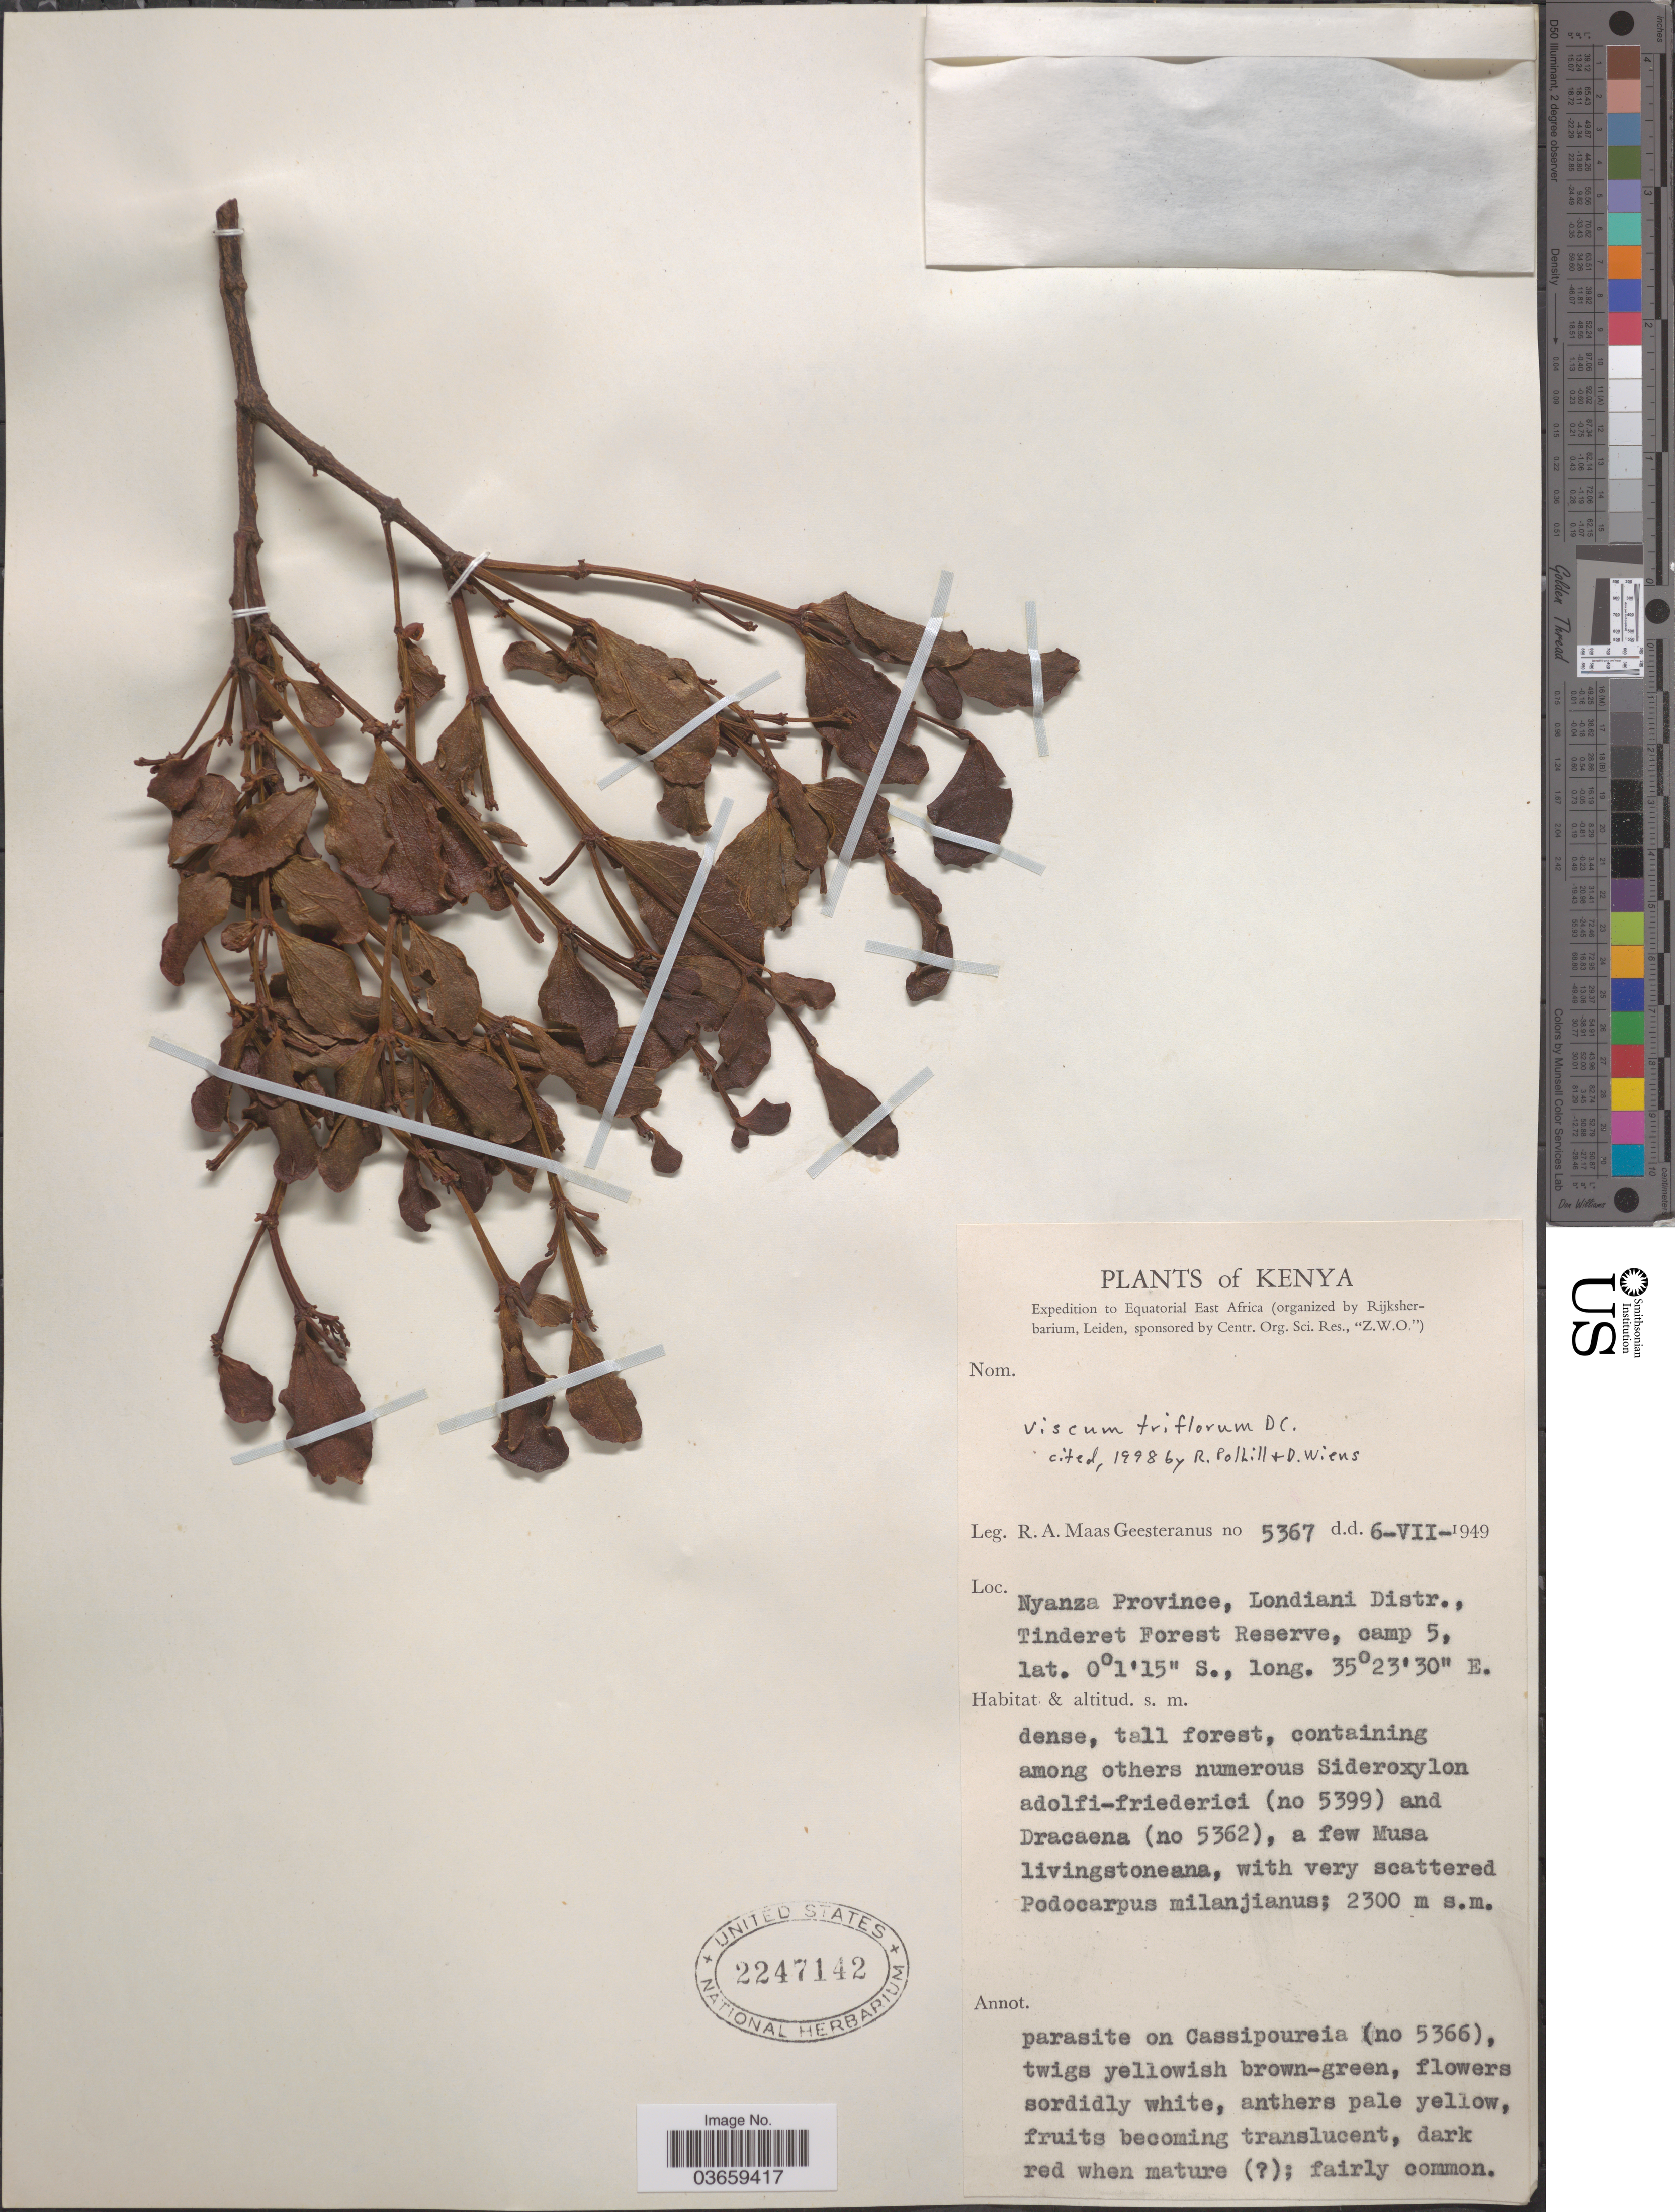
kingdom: Plantae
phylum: Tracheophyta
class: Magnoliopsida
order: Santalales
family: Viscaceae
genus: Viscum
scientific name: Viscum triflorum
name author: DC.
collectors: R. A. Maas Geesteranus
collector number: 5367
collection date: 1949-07-06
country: Kenya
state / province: Kericho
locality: Equatorial East Africa. Nyanza Province, Londiani Distr., Tinderet Forest Reserve, camp 5.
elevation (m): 2300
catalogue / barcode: US 2247142